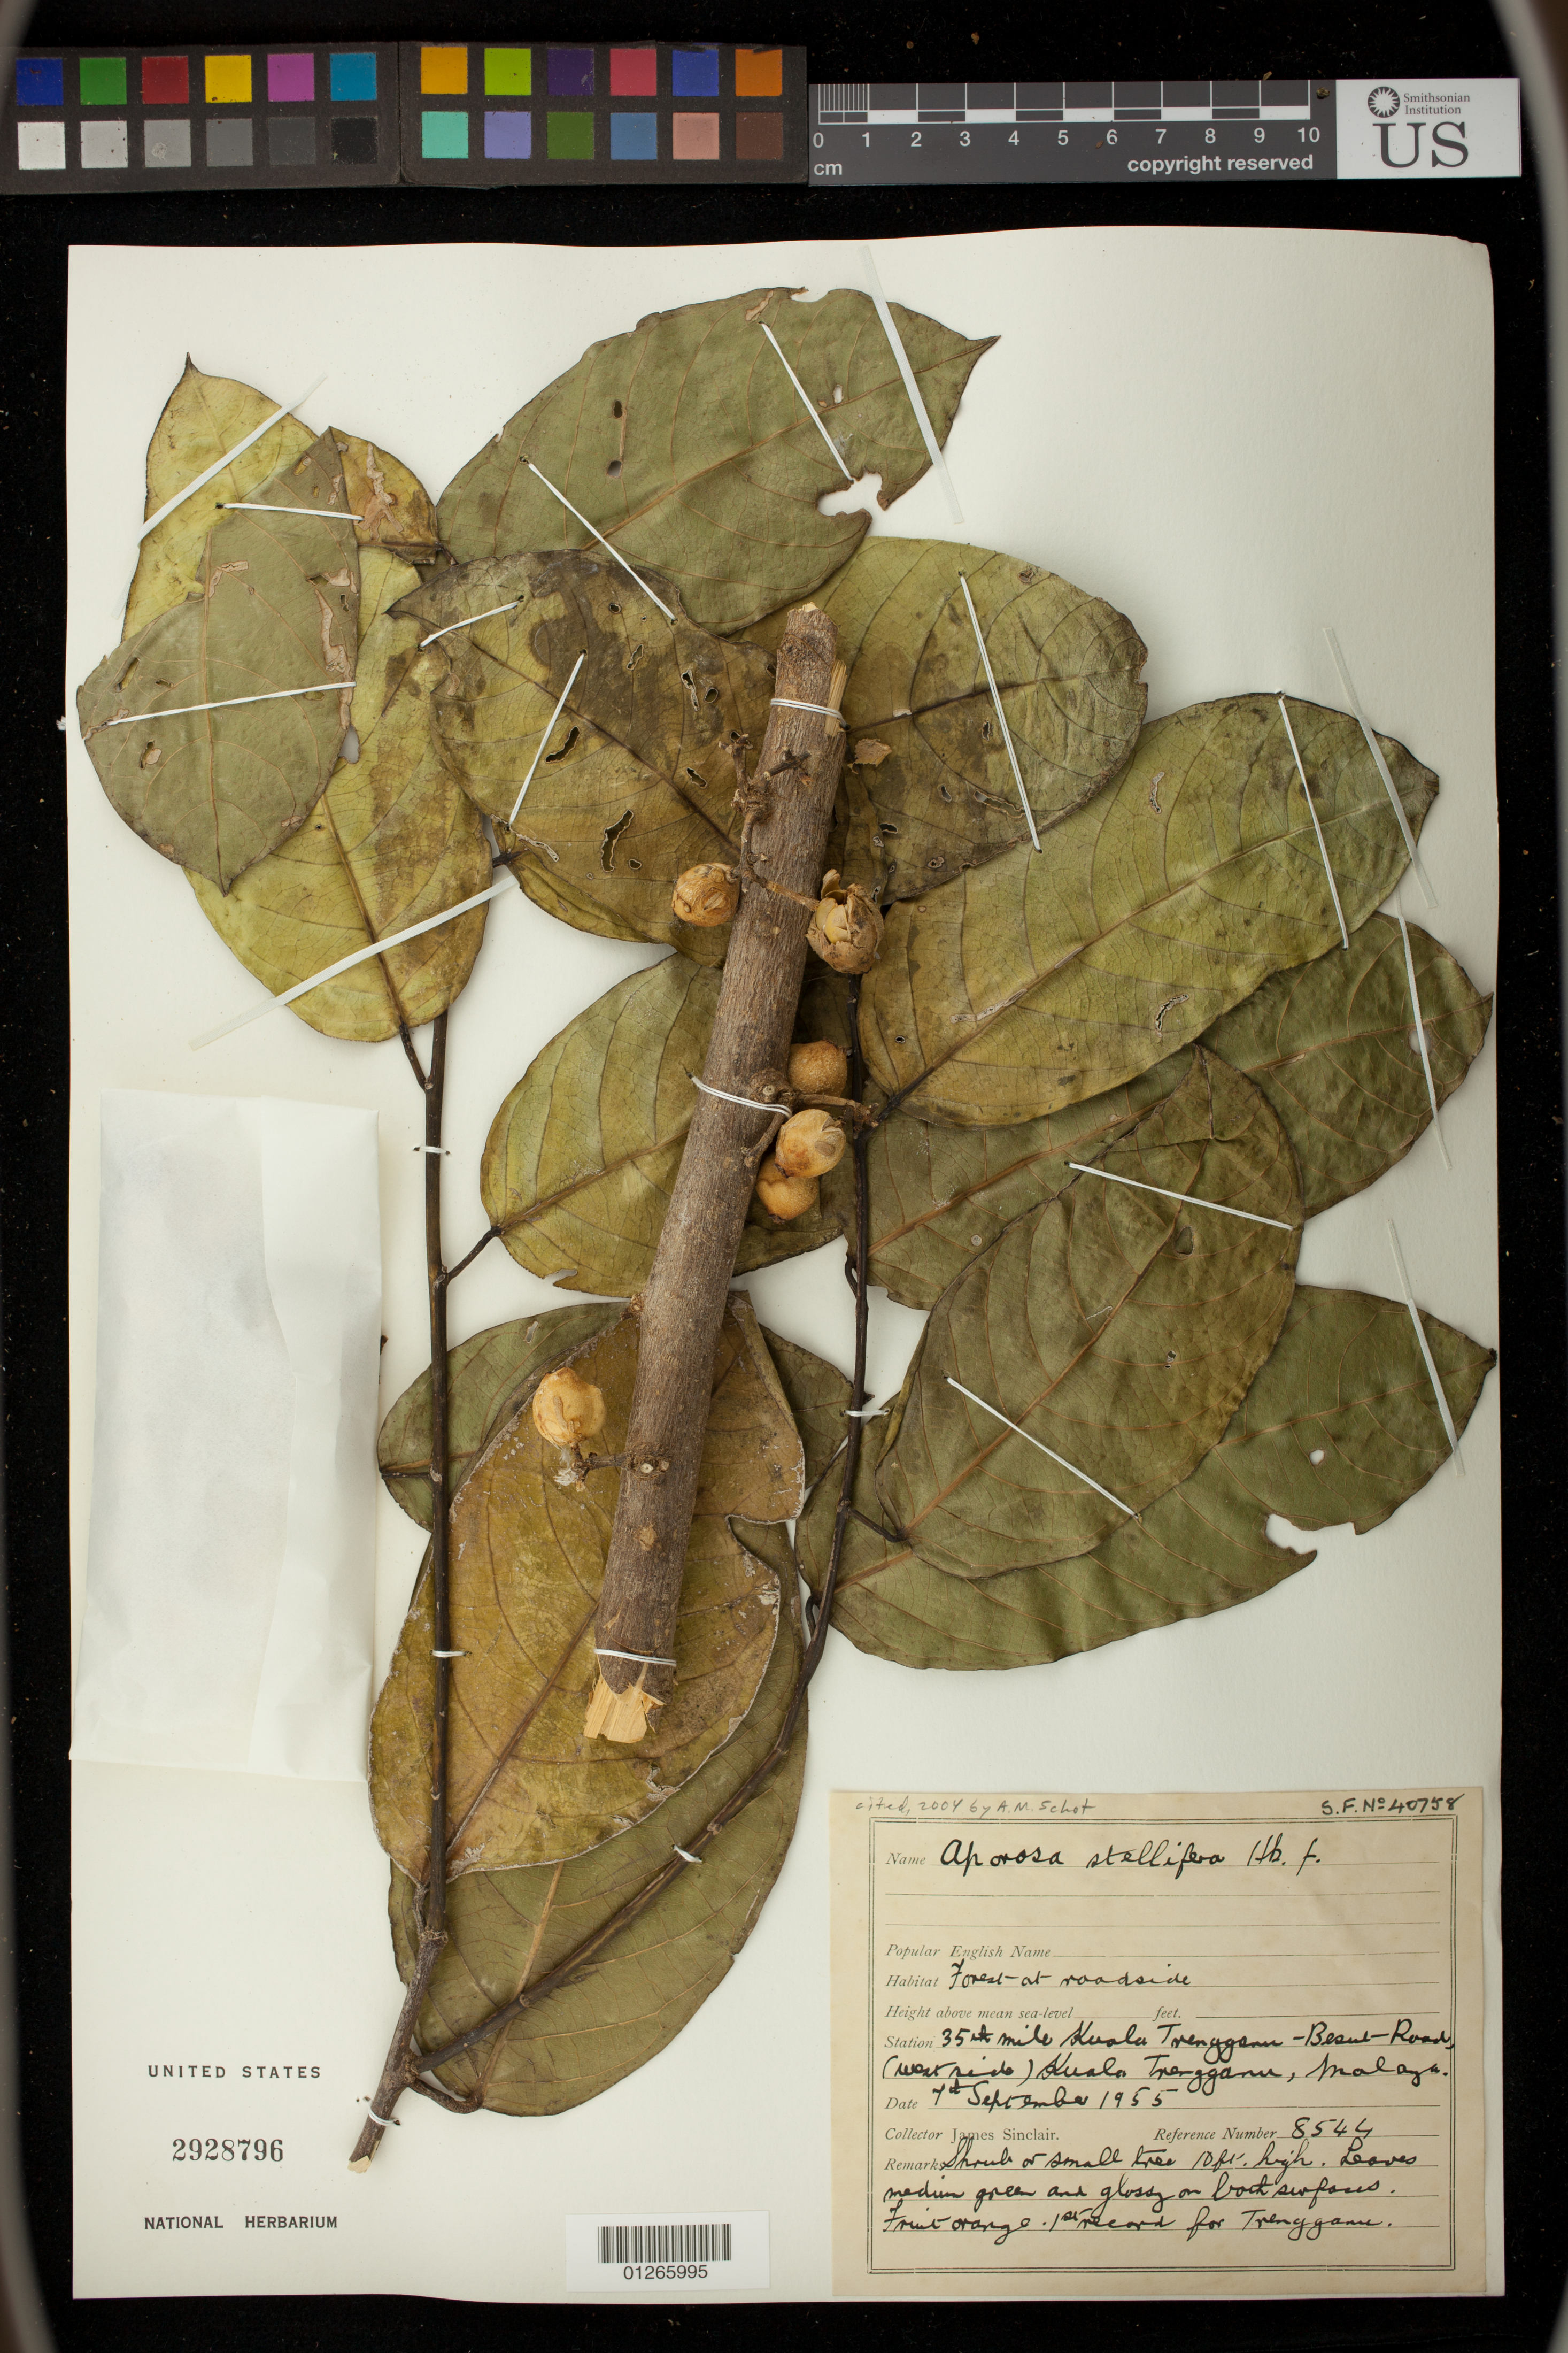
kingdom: Plantae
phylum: Tracheophyta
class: Magnoliopsida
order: Malpighiales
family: Phyllanthaceae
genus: Aporosa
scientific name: Aporosa stellifera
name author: Hook. f.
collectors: J. Sinclair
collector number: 8544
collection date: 1955-09-07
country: Malaysia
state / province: Terengganu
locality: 35th mile Kuala Trengganu-Besut-Road, (west side) Kuala Trengganu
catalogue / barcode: US 2928796